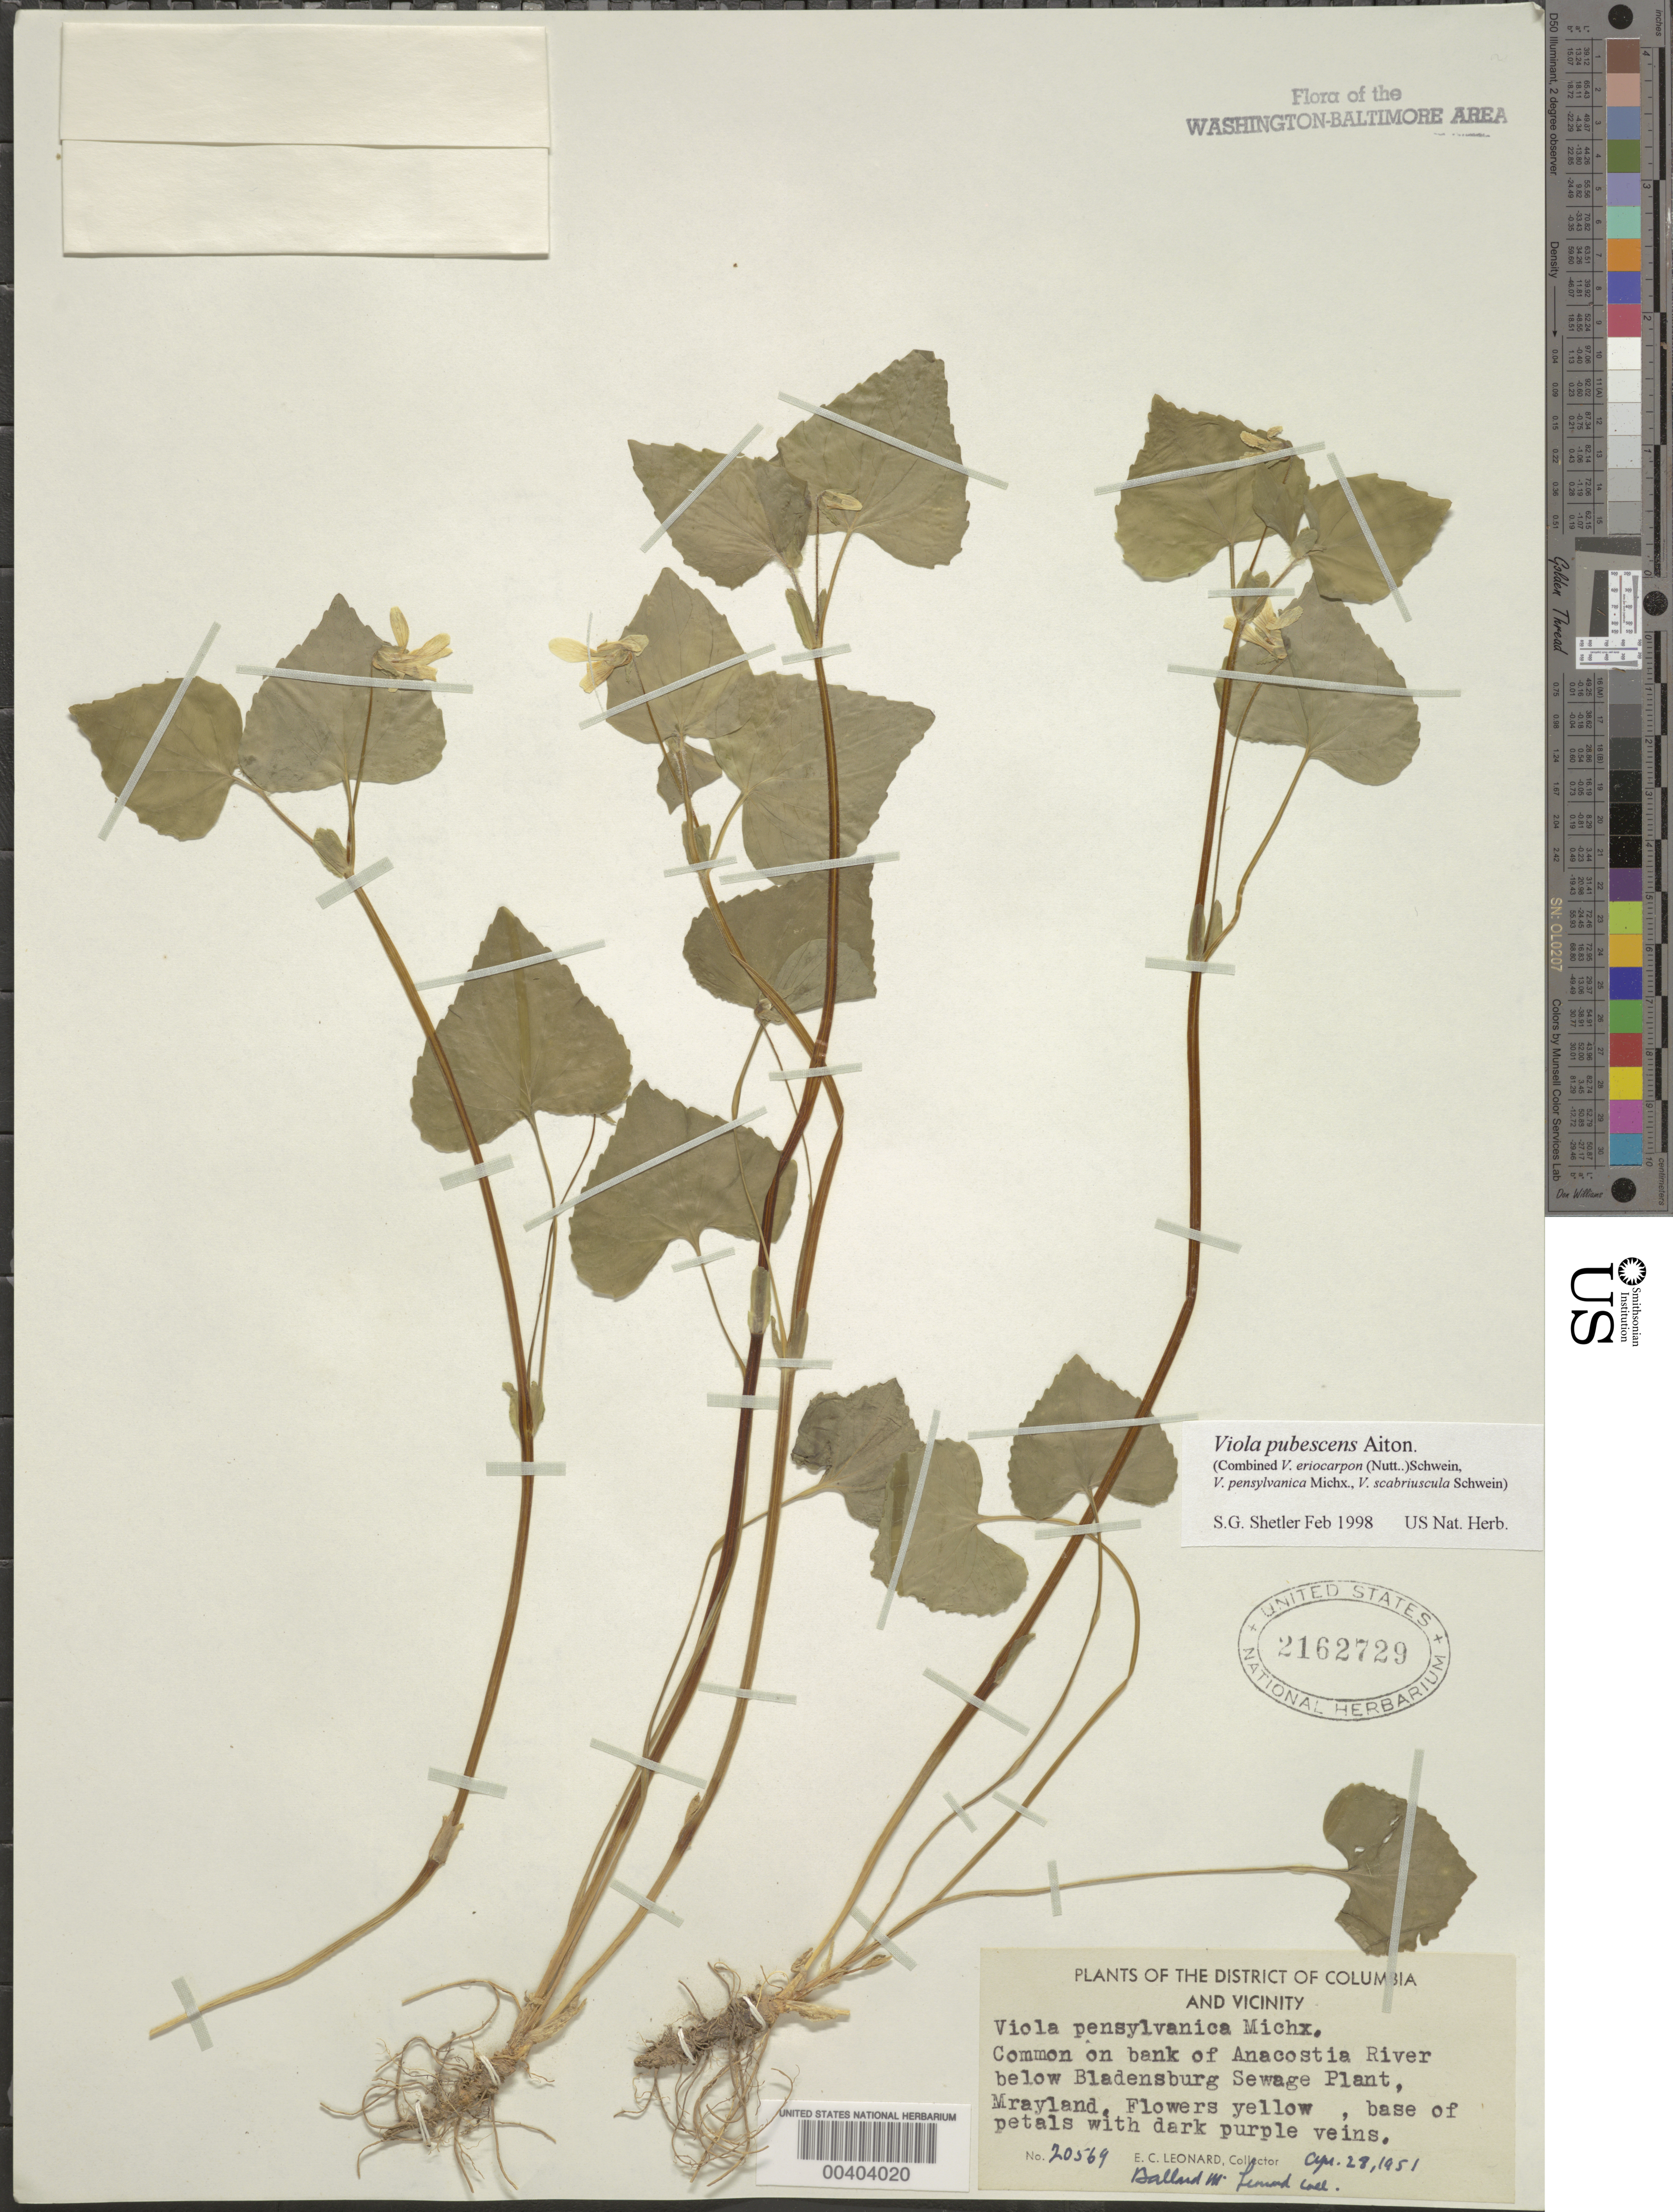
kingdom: Plantae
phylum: Tracheophyta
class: Magnoliopsida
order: Malpighiales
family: Violaceae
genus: Viola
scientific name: Viola pubescens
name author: Aiton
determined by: Shetler, Stanwyn G., (US), NMNH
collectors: B. M. Leonard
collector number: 20569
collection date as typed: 28 Apr 1951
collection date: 1951-04-28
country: United States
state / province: Maryland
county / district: Prince George's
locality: Below Sewage Plant, southwest of Bladensburg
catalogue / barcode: US 2162729